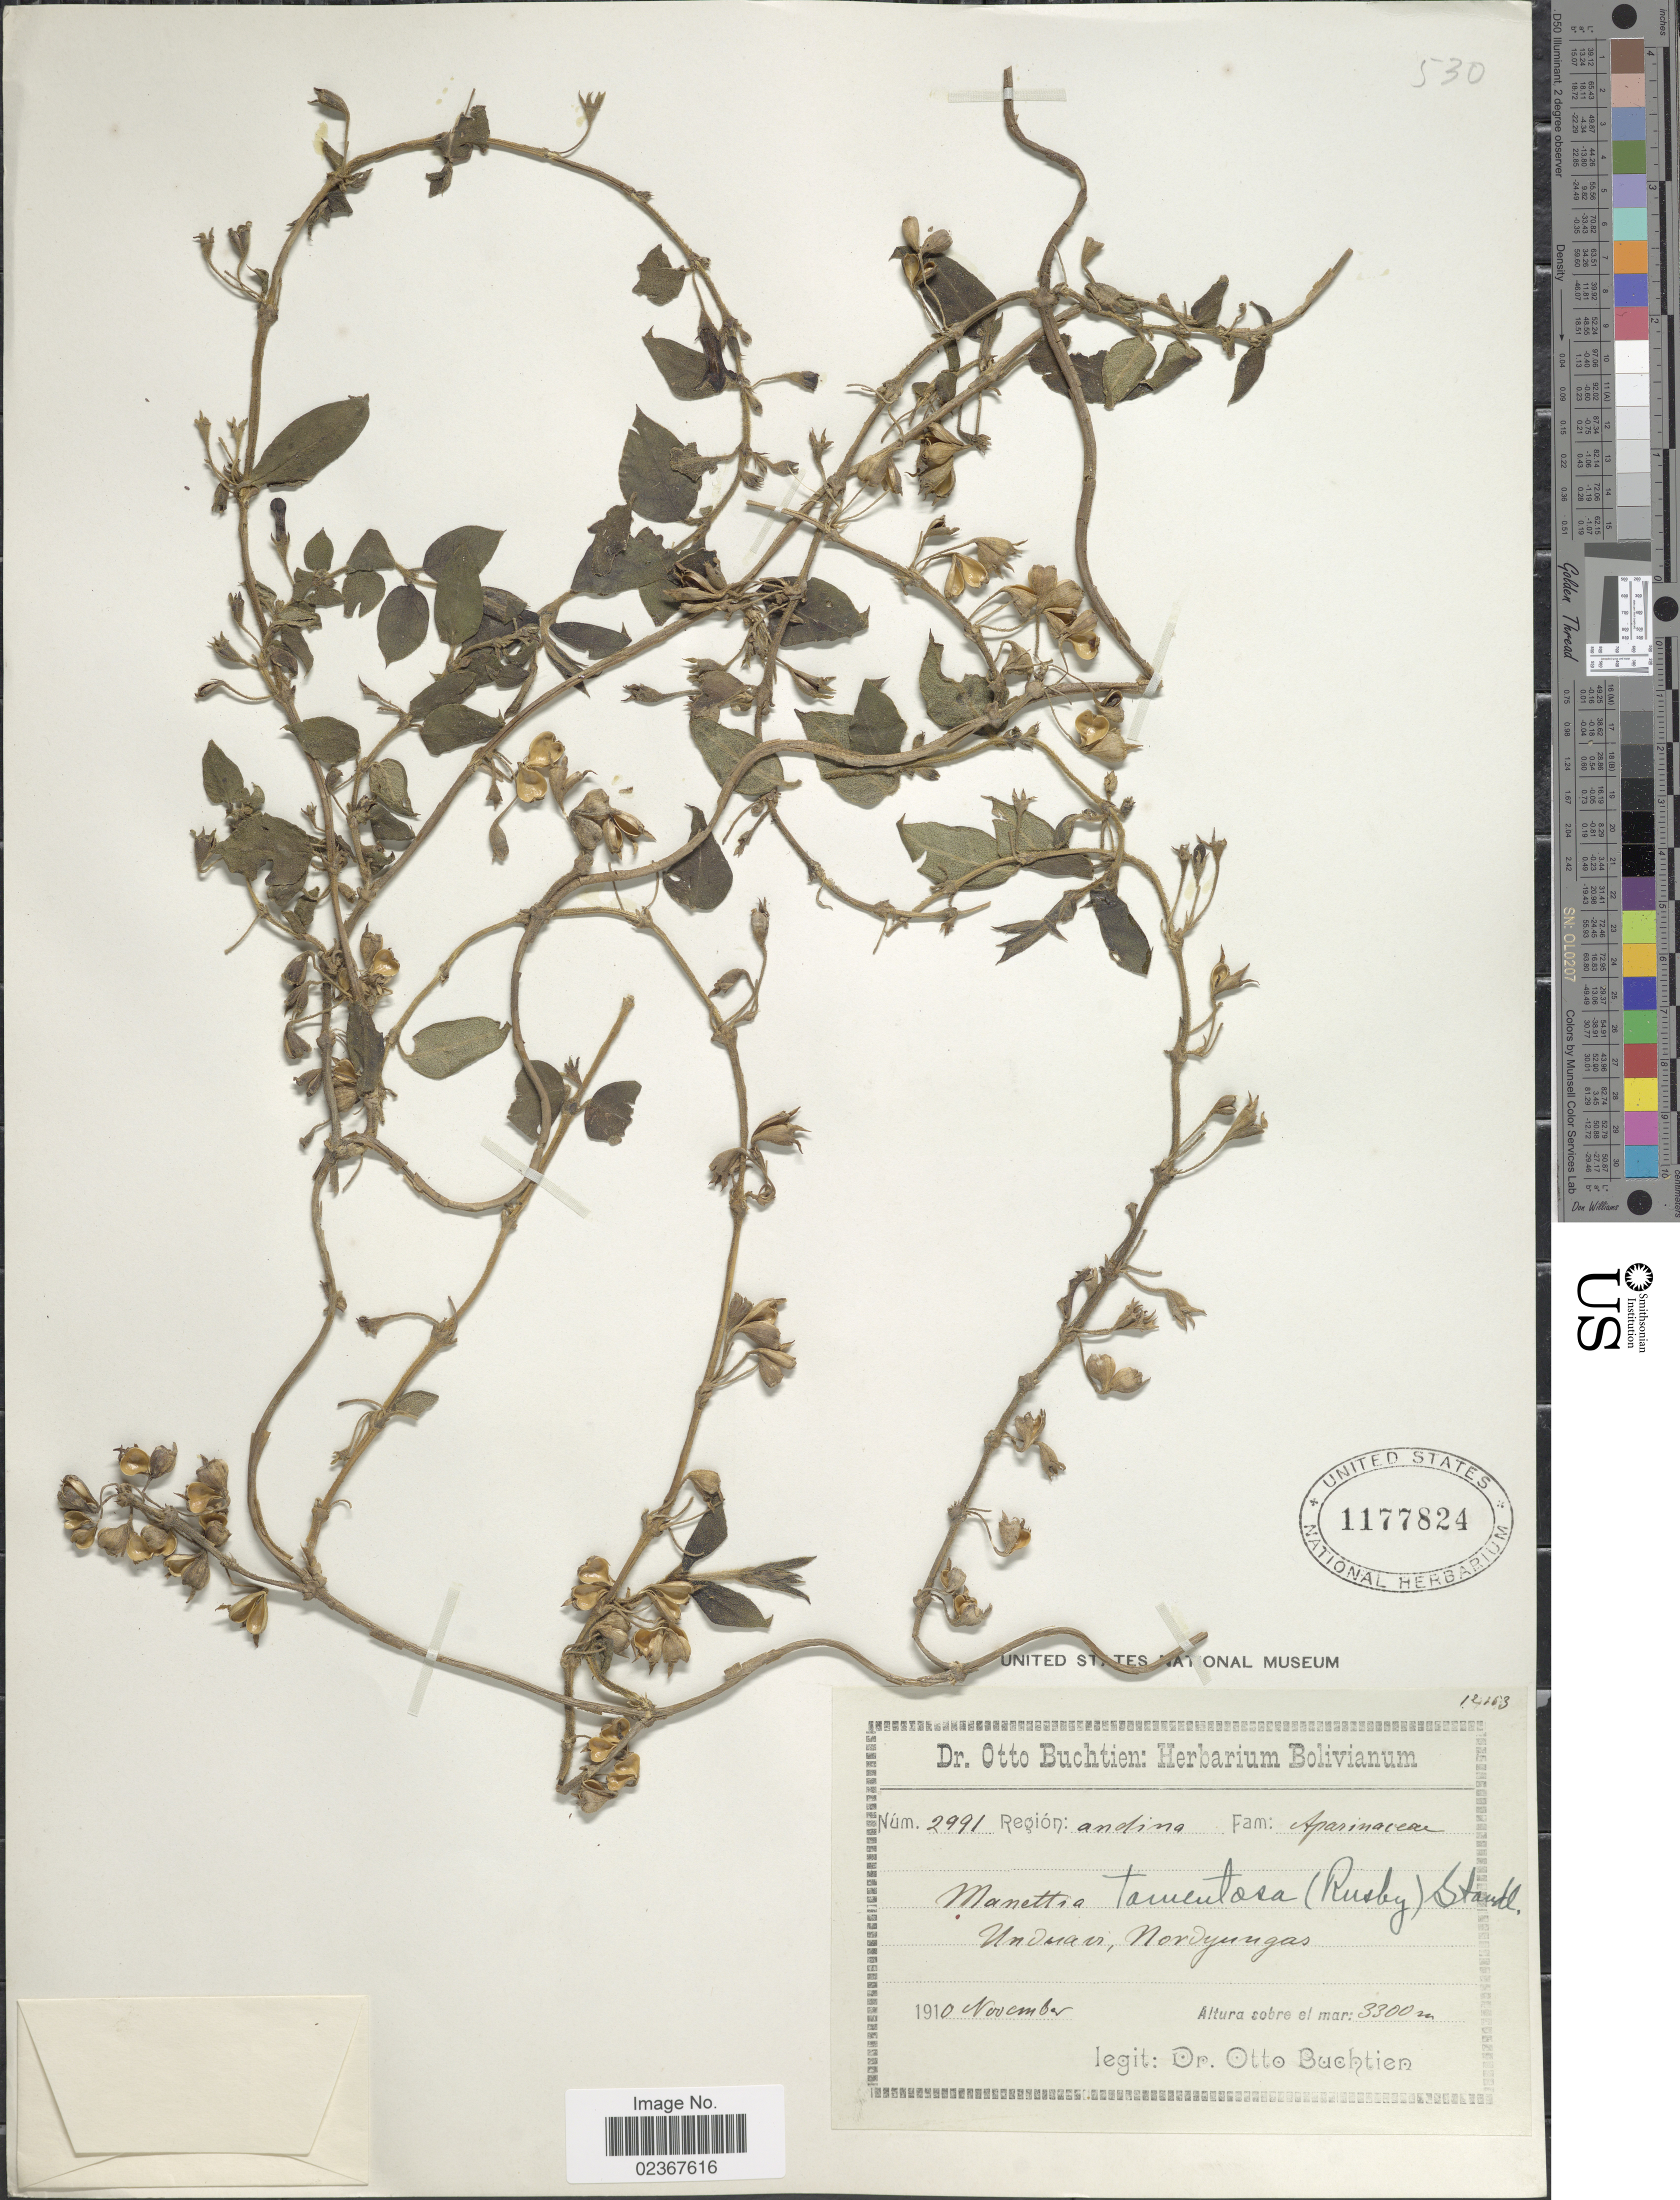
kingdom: Plantae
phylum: Tracheophyta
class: Magnoliopsida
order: Gentianales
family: Rubiaceae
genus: Manettia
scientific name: Manettia tomentosa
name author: (Rusby) Standl.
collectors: O. Buchtien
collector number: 2991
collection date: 1910-11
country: Bolivia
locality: Región: Andina, Unduavi, Nordyungas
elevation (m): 3300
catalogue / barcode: US 1177825